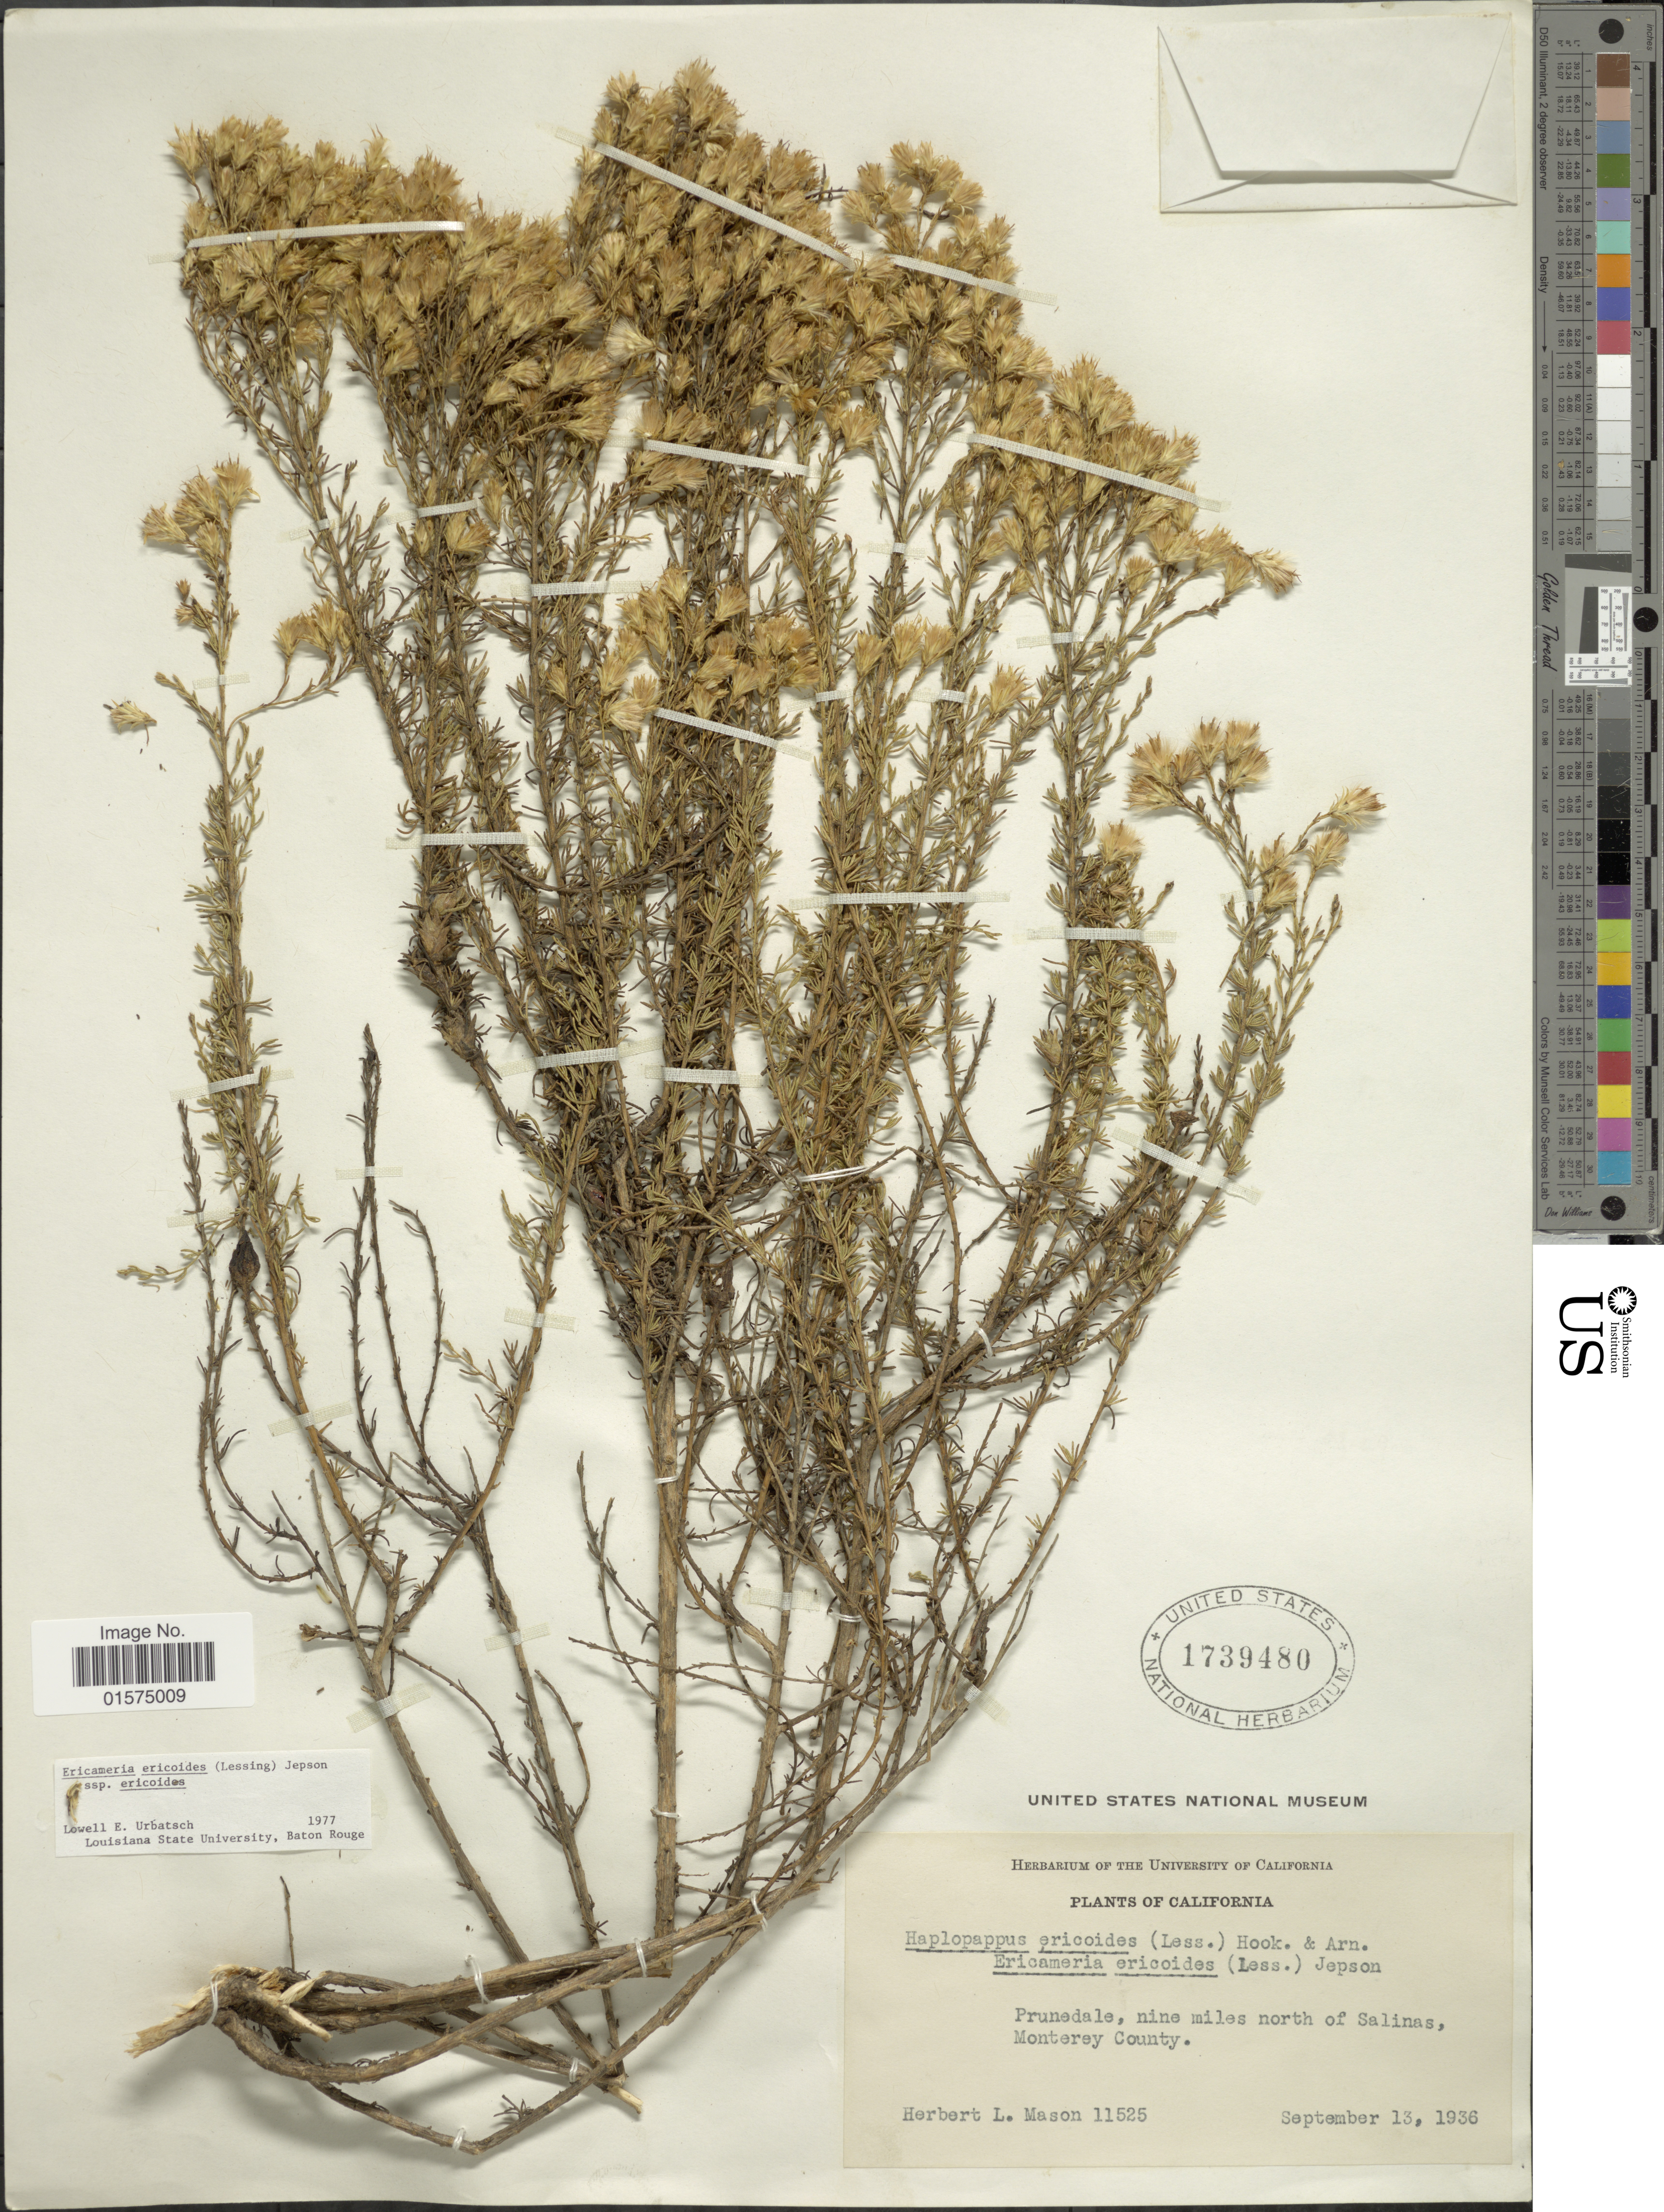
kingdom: Plantae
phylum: Tracheophyta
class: Magnoliopsida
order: Asterales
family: Asteraceae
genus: Ericameria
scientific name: Ericameria ericoides subsp. ericoides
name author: (Less.) Nutt. ex Jeps.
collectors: H. L. Mason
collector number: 11525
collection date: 1936-09-13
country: United States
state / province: California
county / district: Monterey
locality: Prunedale, nine miles north of Salinas, Monterey County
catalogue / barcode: US 1739480